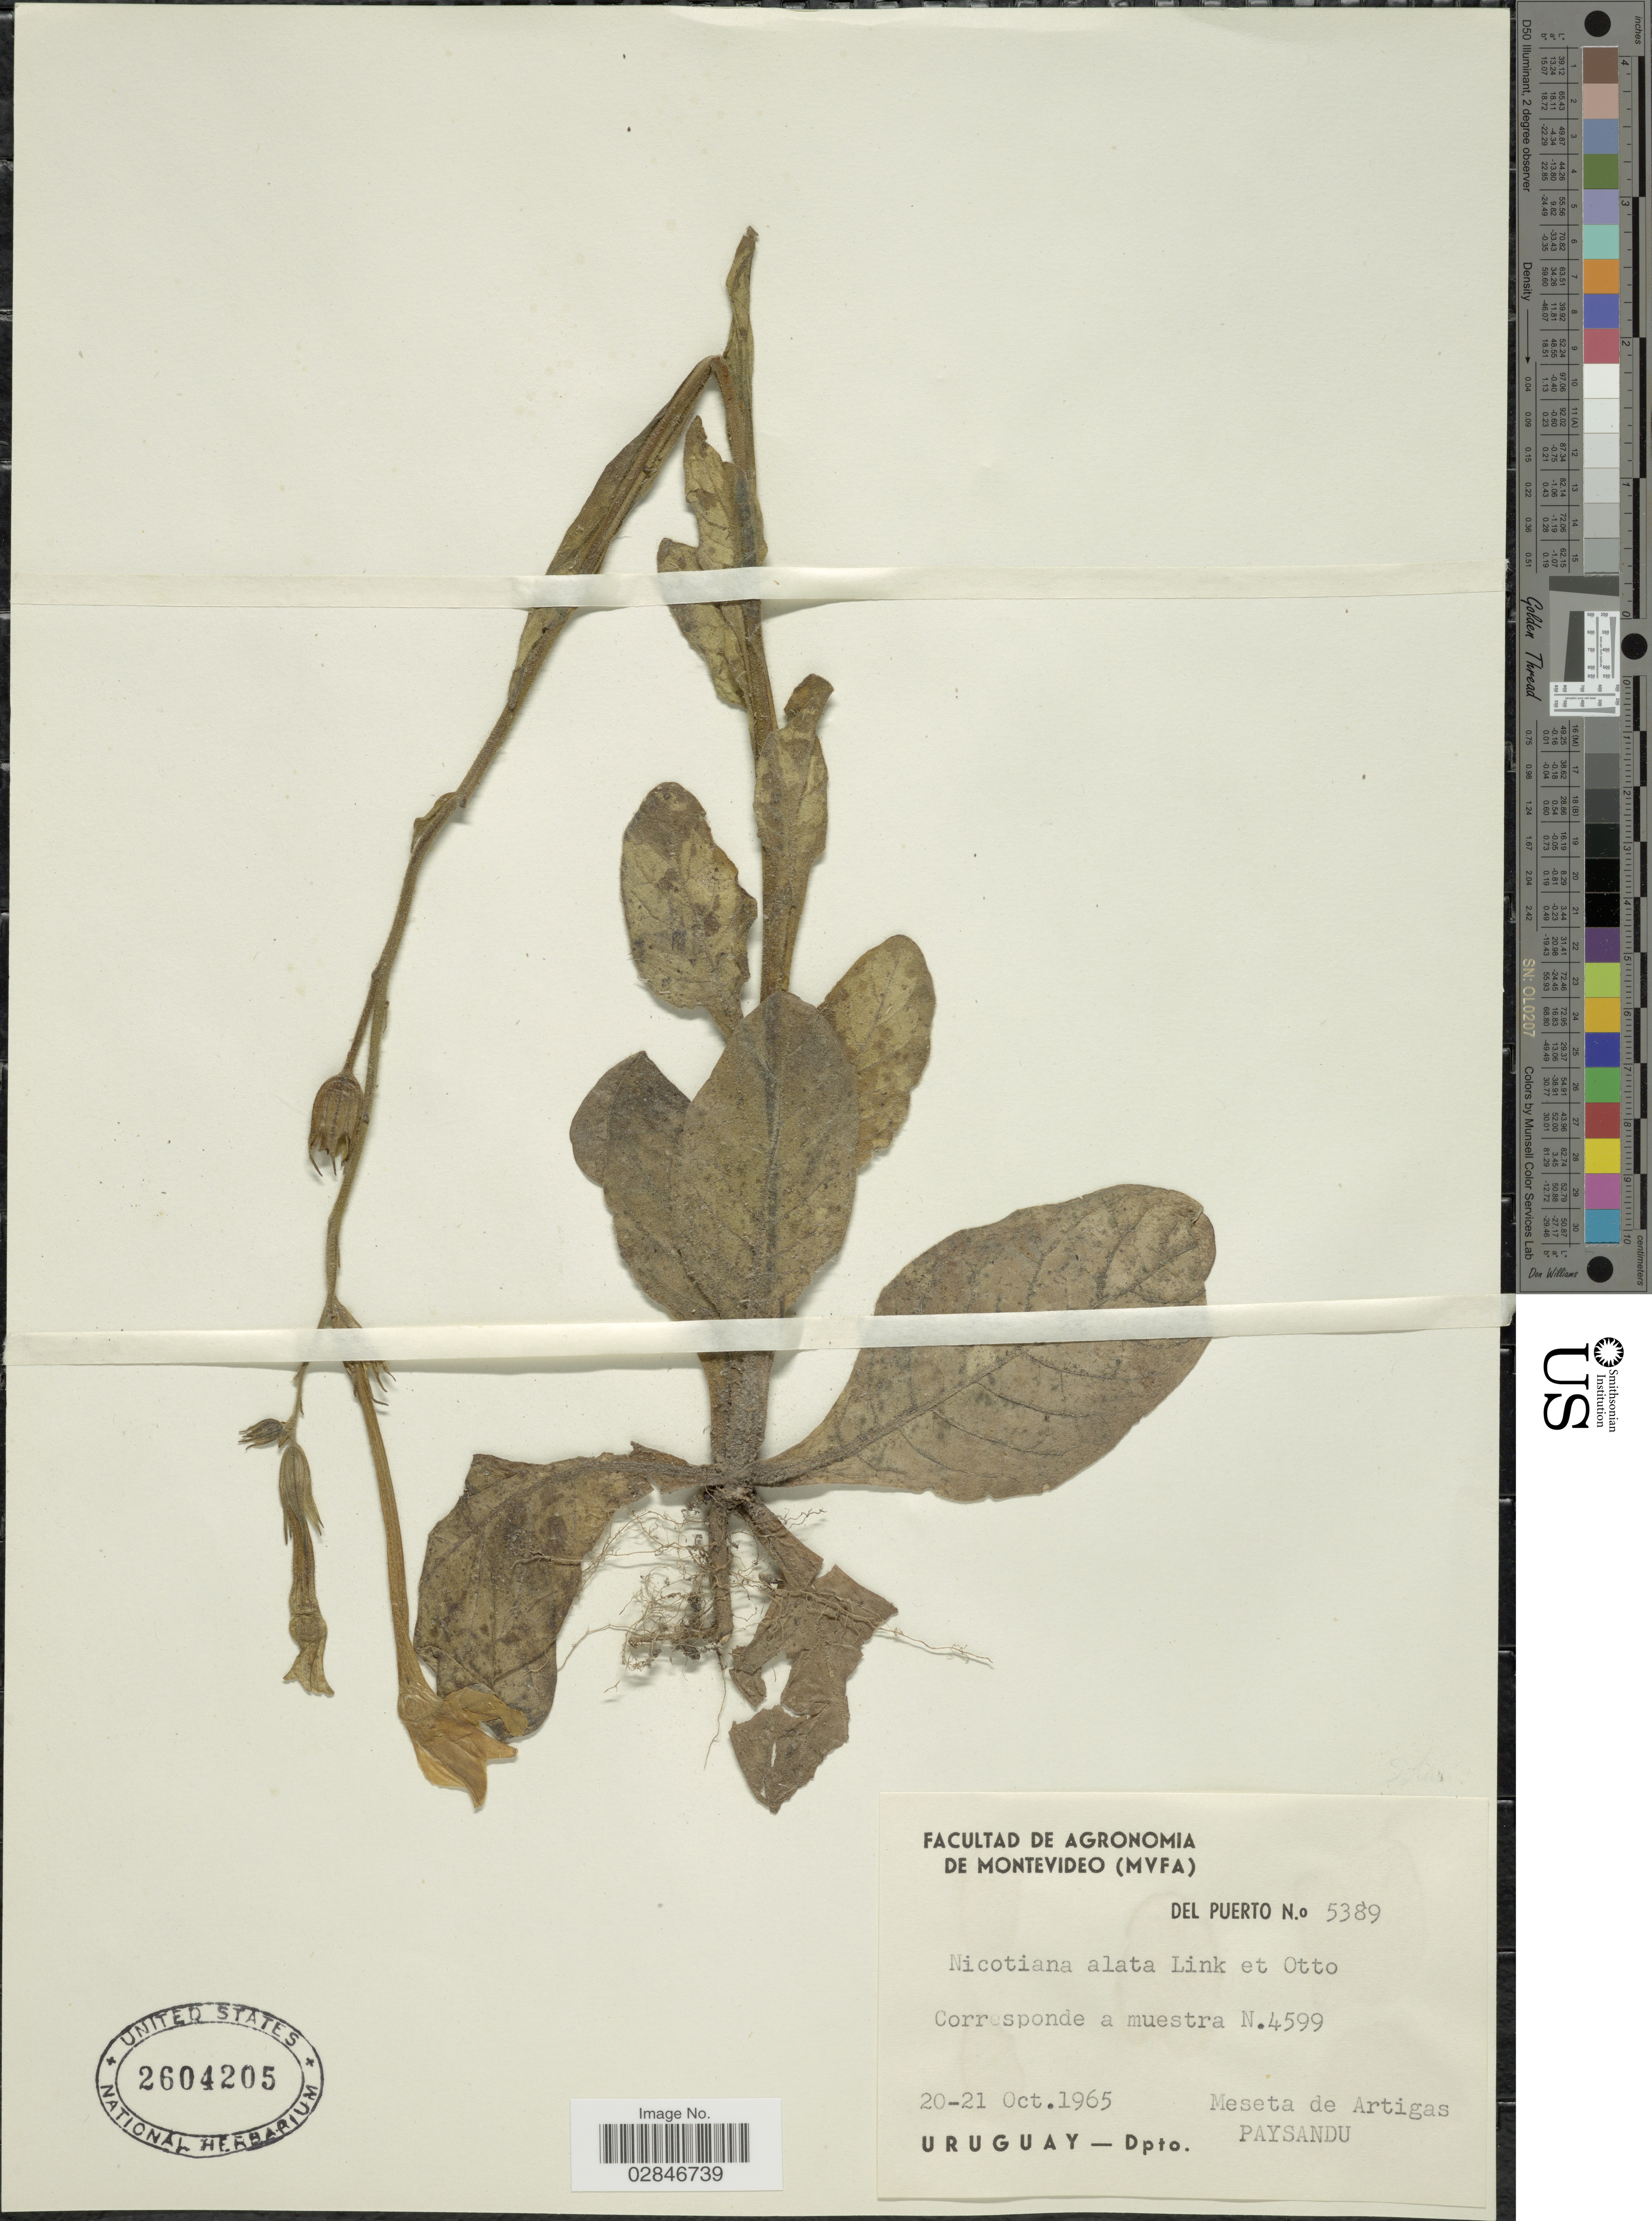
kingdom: Plantae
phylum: Tracheophyta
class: Magnoliopsida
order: Solanales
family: Solanaceae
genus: Nicotiana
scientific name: Nicotiana alata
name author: Link & Otto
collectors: Del Puerto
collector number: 5389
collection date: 1965-10-20/1965-10-21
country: Uruguay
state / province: Paysandu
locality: Meseta de Artigas, Dpto. Paysandu.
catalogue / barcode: US 2604205